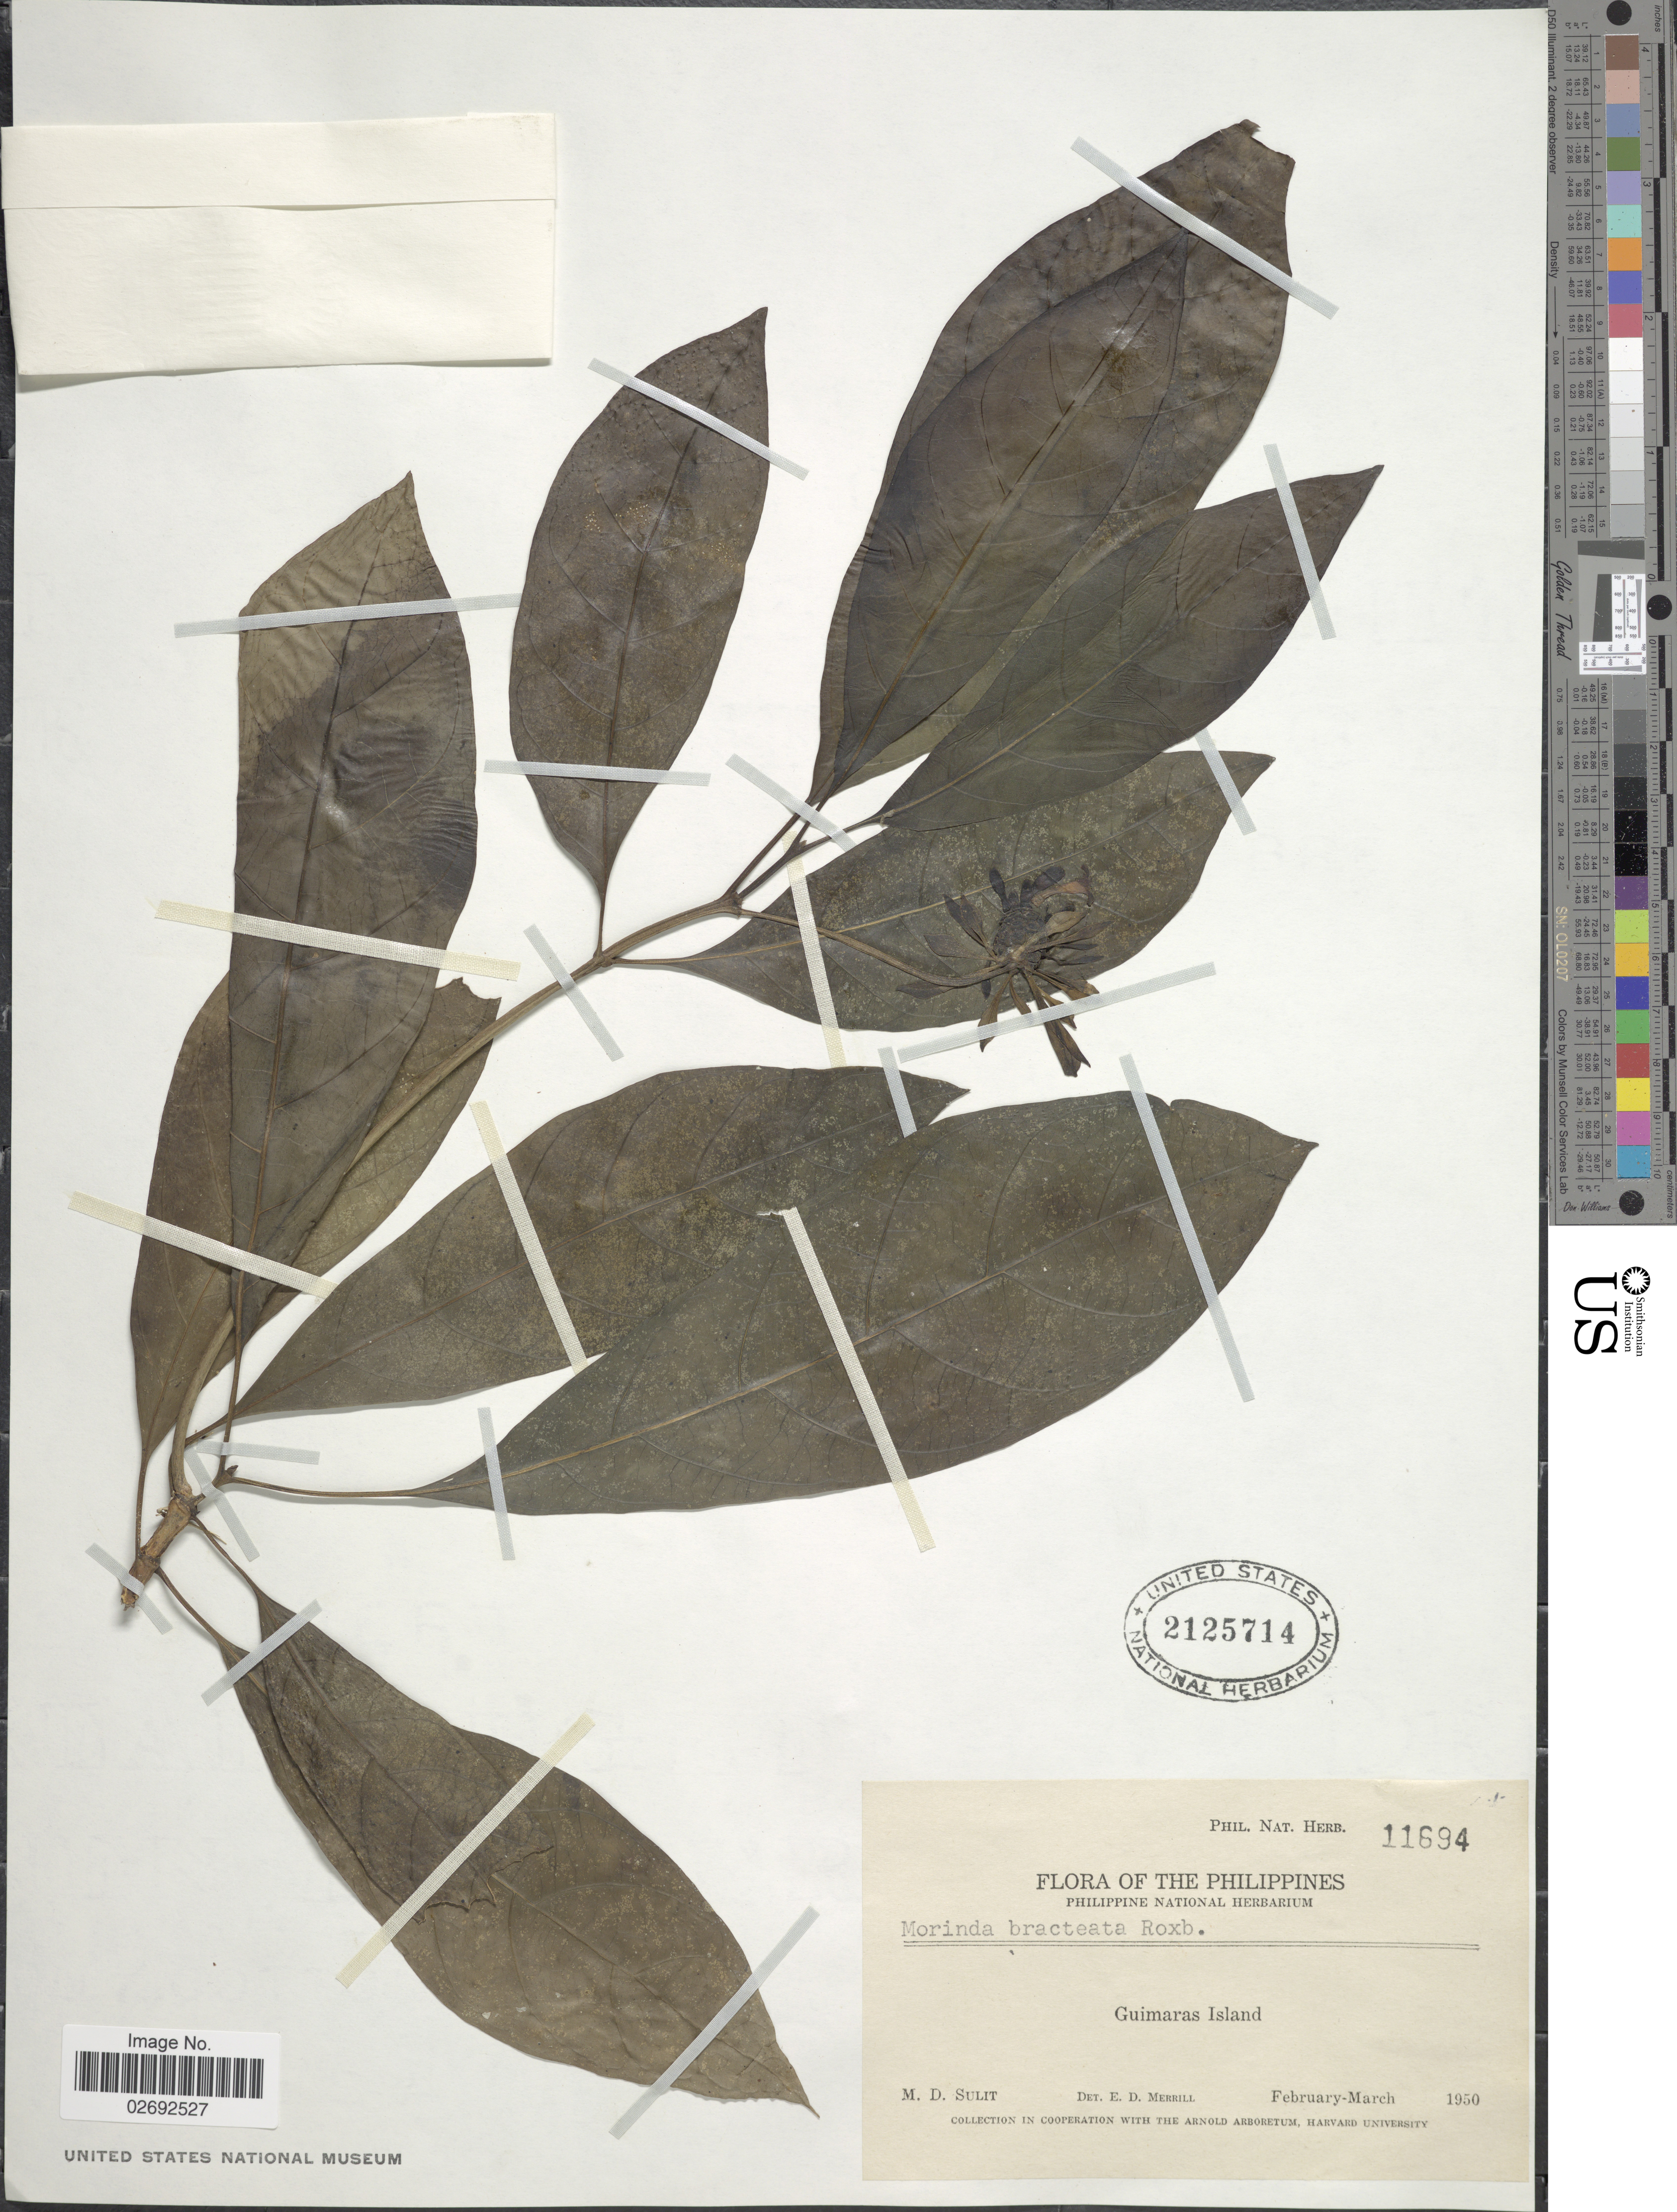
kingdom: Plantae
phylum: Tracheophyta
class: Magnoliopsida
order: Gentianales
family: Rubiaceae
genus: Morinda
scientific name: Morinda bracteata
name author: Roxb.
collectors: M. Sulit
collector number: Phil. Nat. Herb. 11694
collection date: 1950-02/1950-03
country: Philippines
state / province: Western Visayas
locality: Guimaras Island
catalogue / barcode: US 2125714